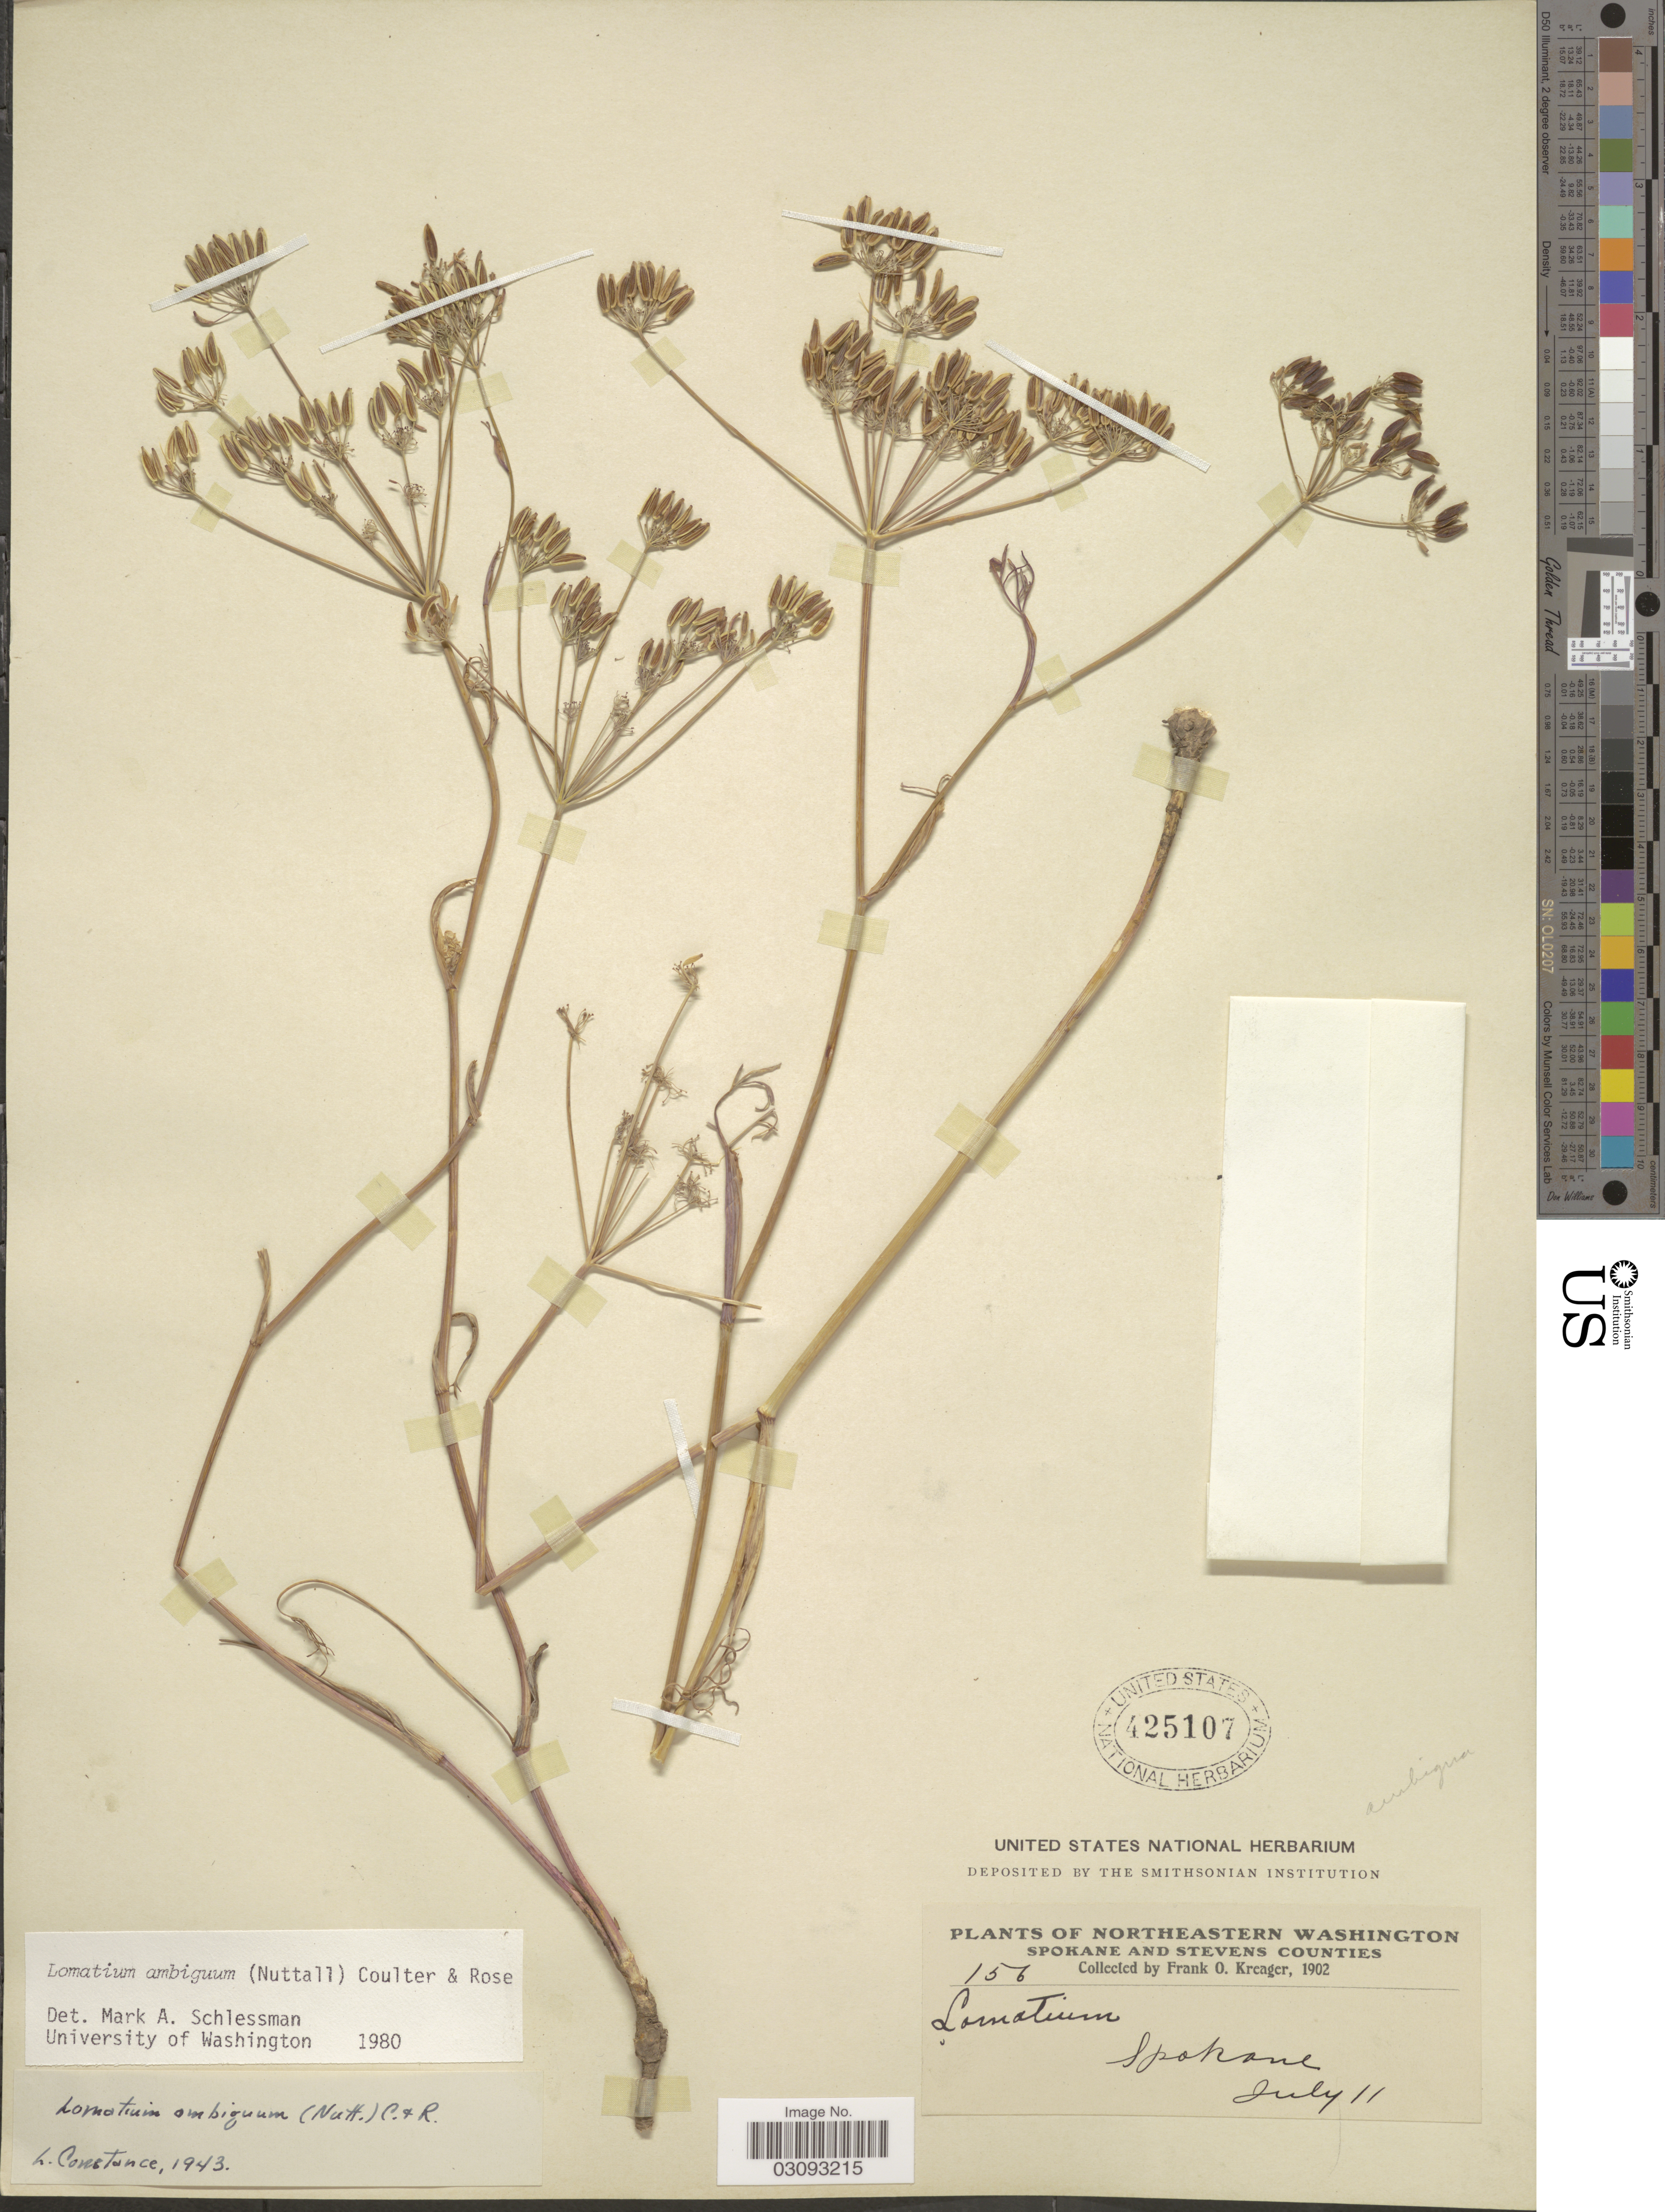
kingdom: Plantae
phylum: Tracheophyta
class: Magnoliopsida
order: Apiales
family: Apiaceae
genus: Lomatium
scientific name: Lomatium ambiguum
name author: (Nutt.) Coult. & Rose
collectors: F. Kreager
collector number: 156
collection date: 1902-07-11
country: United States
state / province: Washington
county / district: Spokane / Stevens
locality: Northeastern Washington. Spokane and Stevens Counties. Spokane.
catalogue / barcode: US 425107